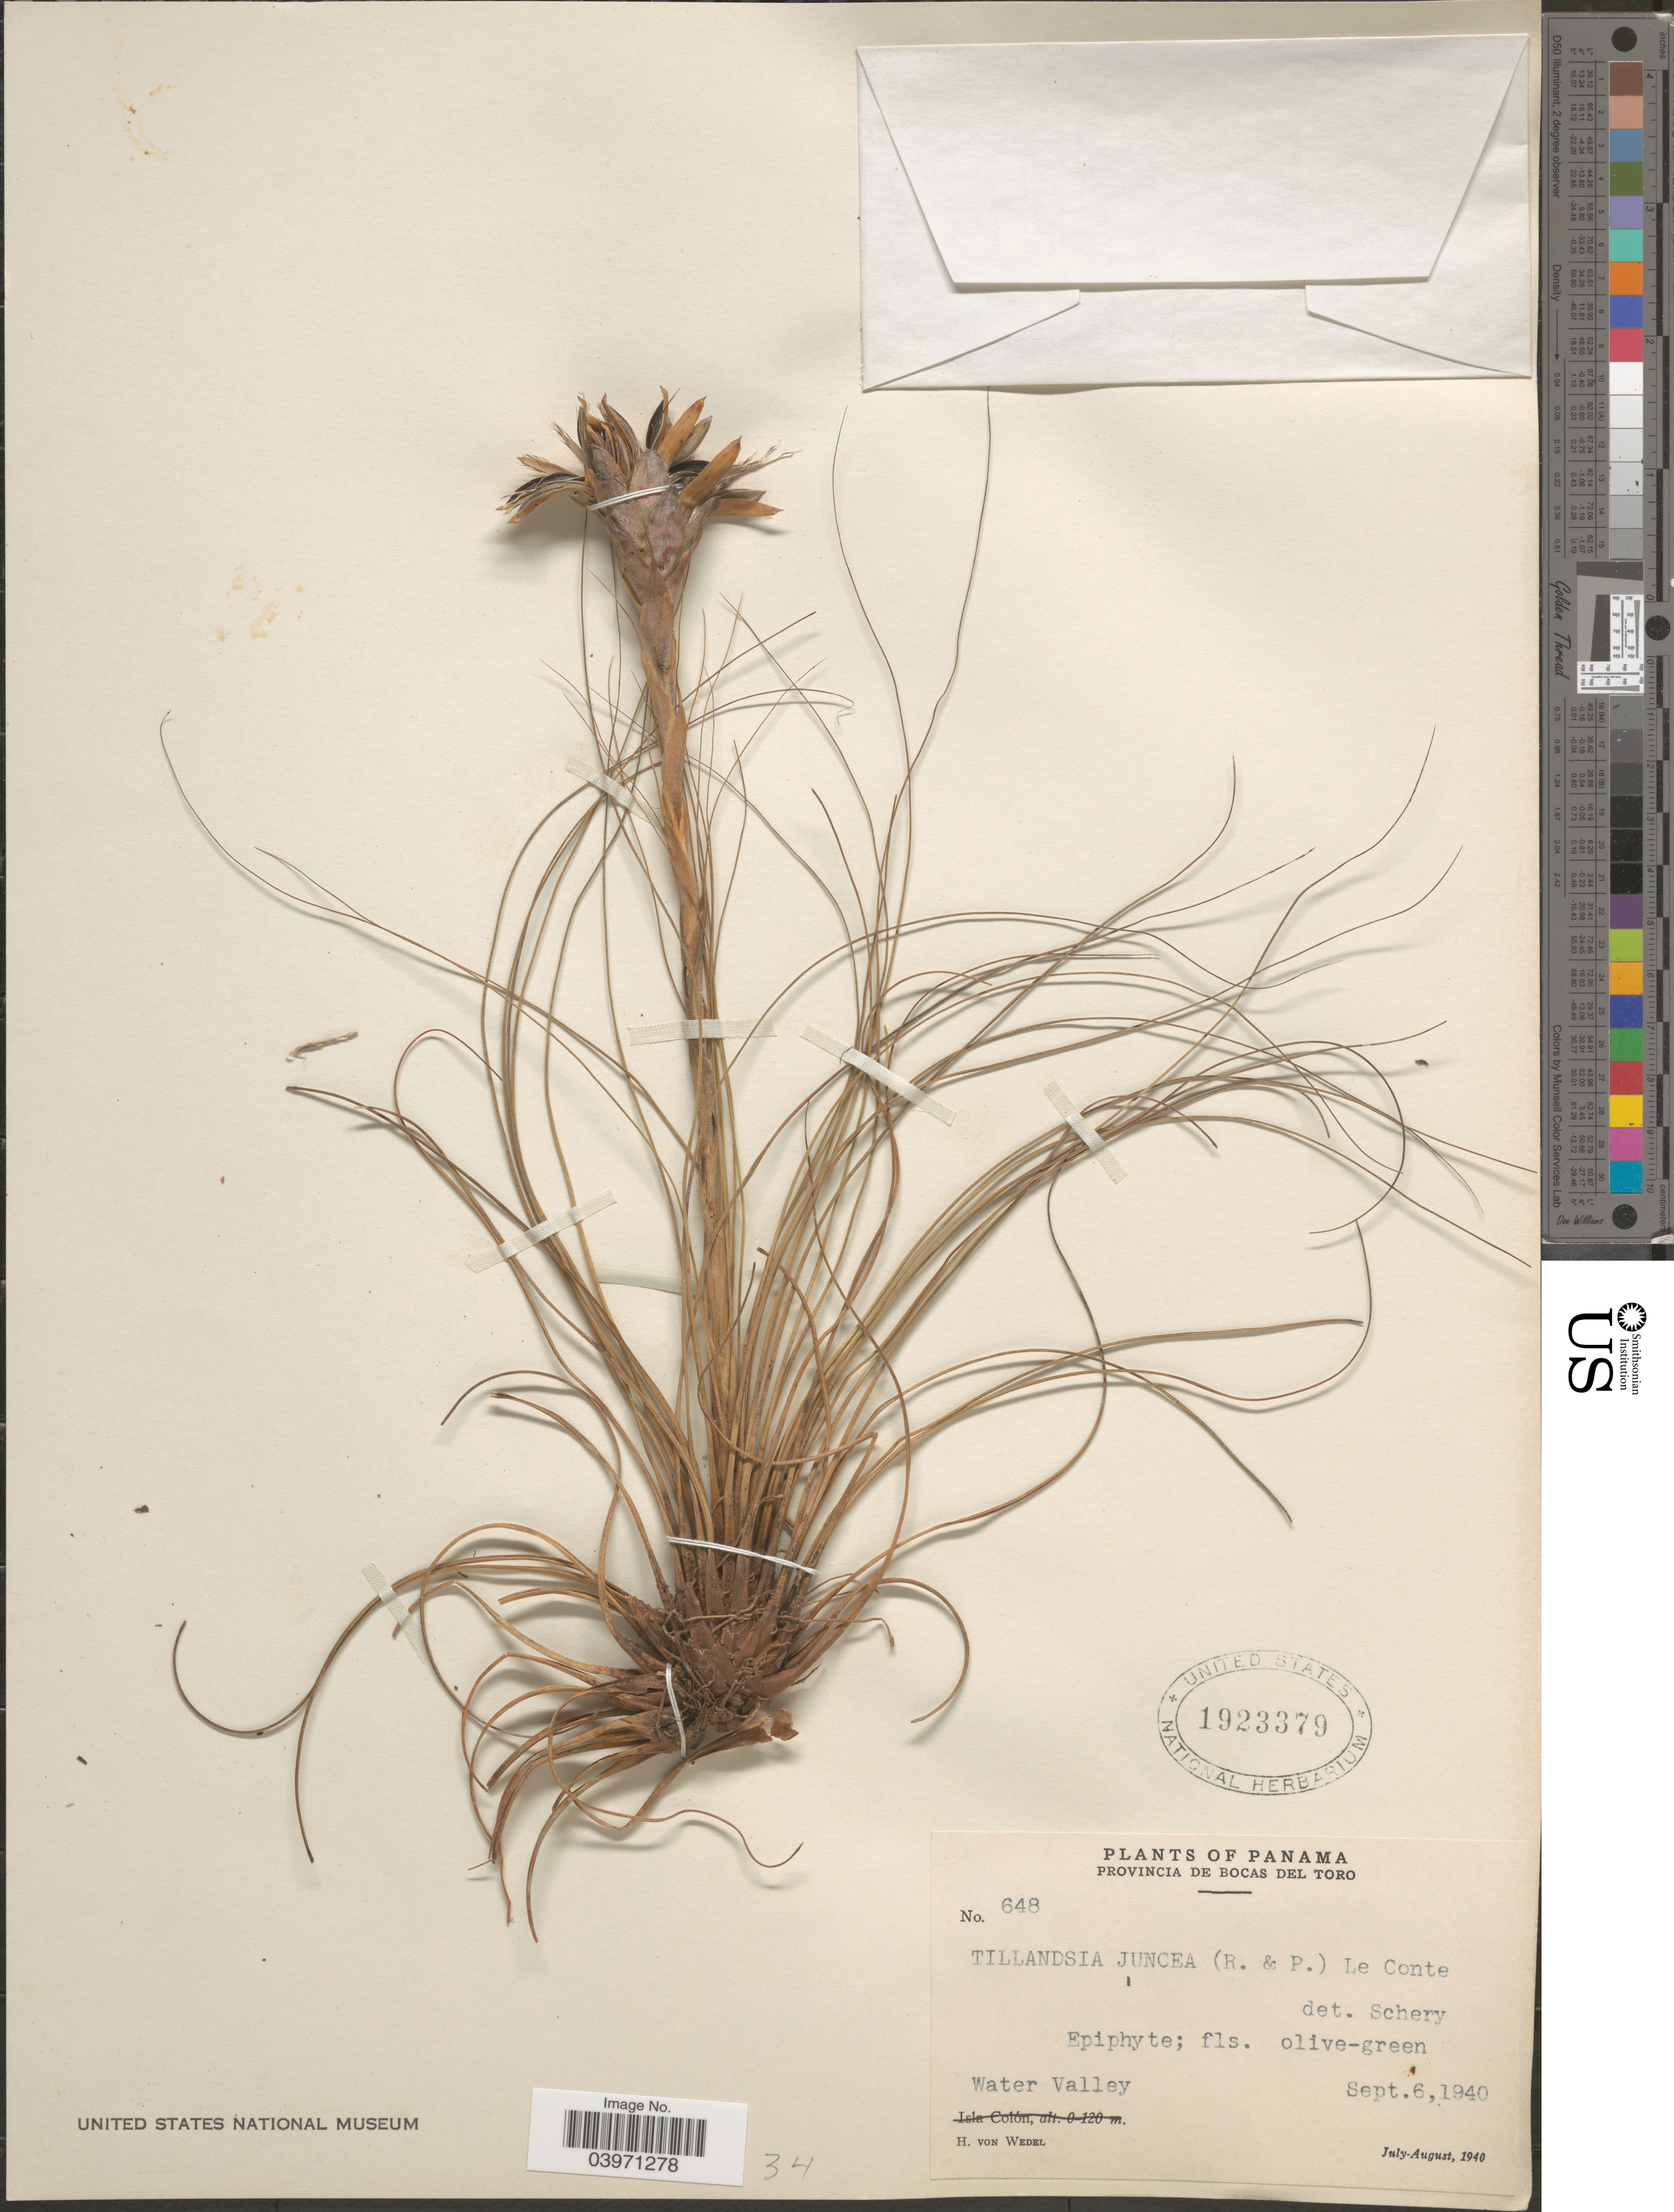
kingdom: Plantae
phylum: Tracheophyta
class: Liliopsida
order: Poales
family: Bromeliaceae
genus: Tillandsia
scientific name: Tillandsia juncea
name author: (Ruiz & Pav.) Poir.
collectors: H. von Wedel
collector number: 648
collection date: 1940-09-06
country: Panama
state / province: Bocas del Toro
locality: Water Valley.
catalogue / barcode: US 1923379